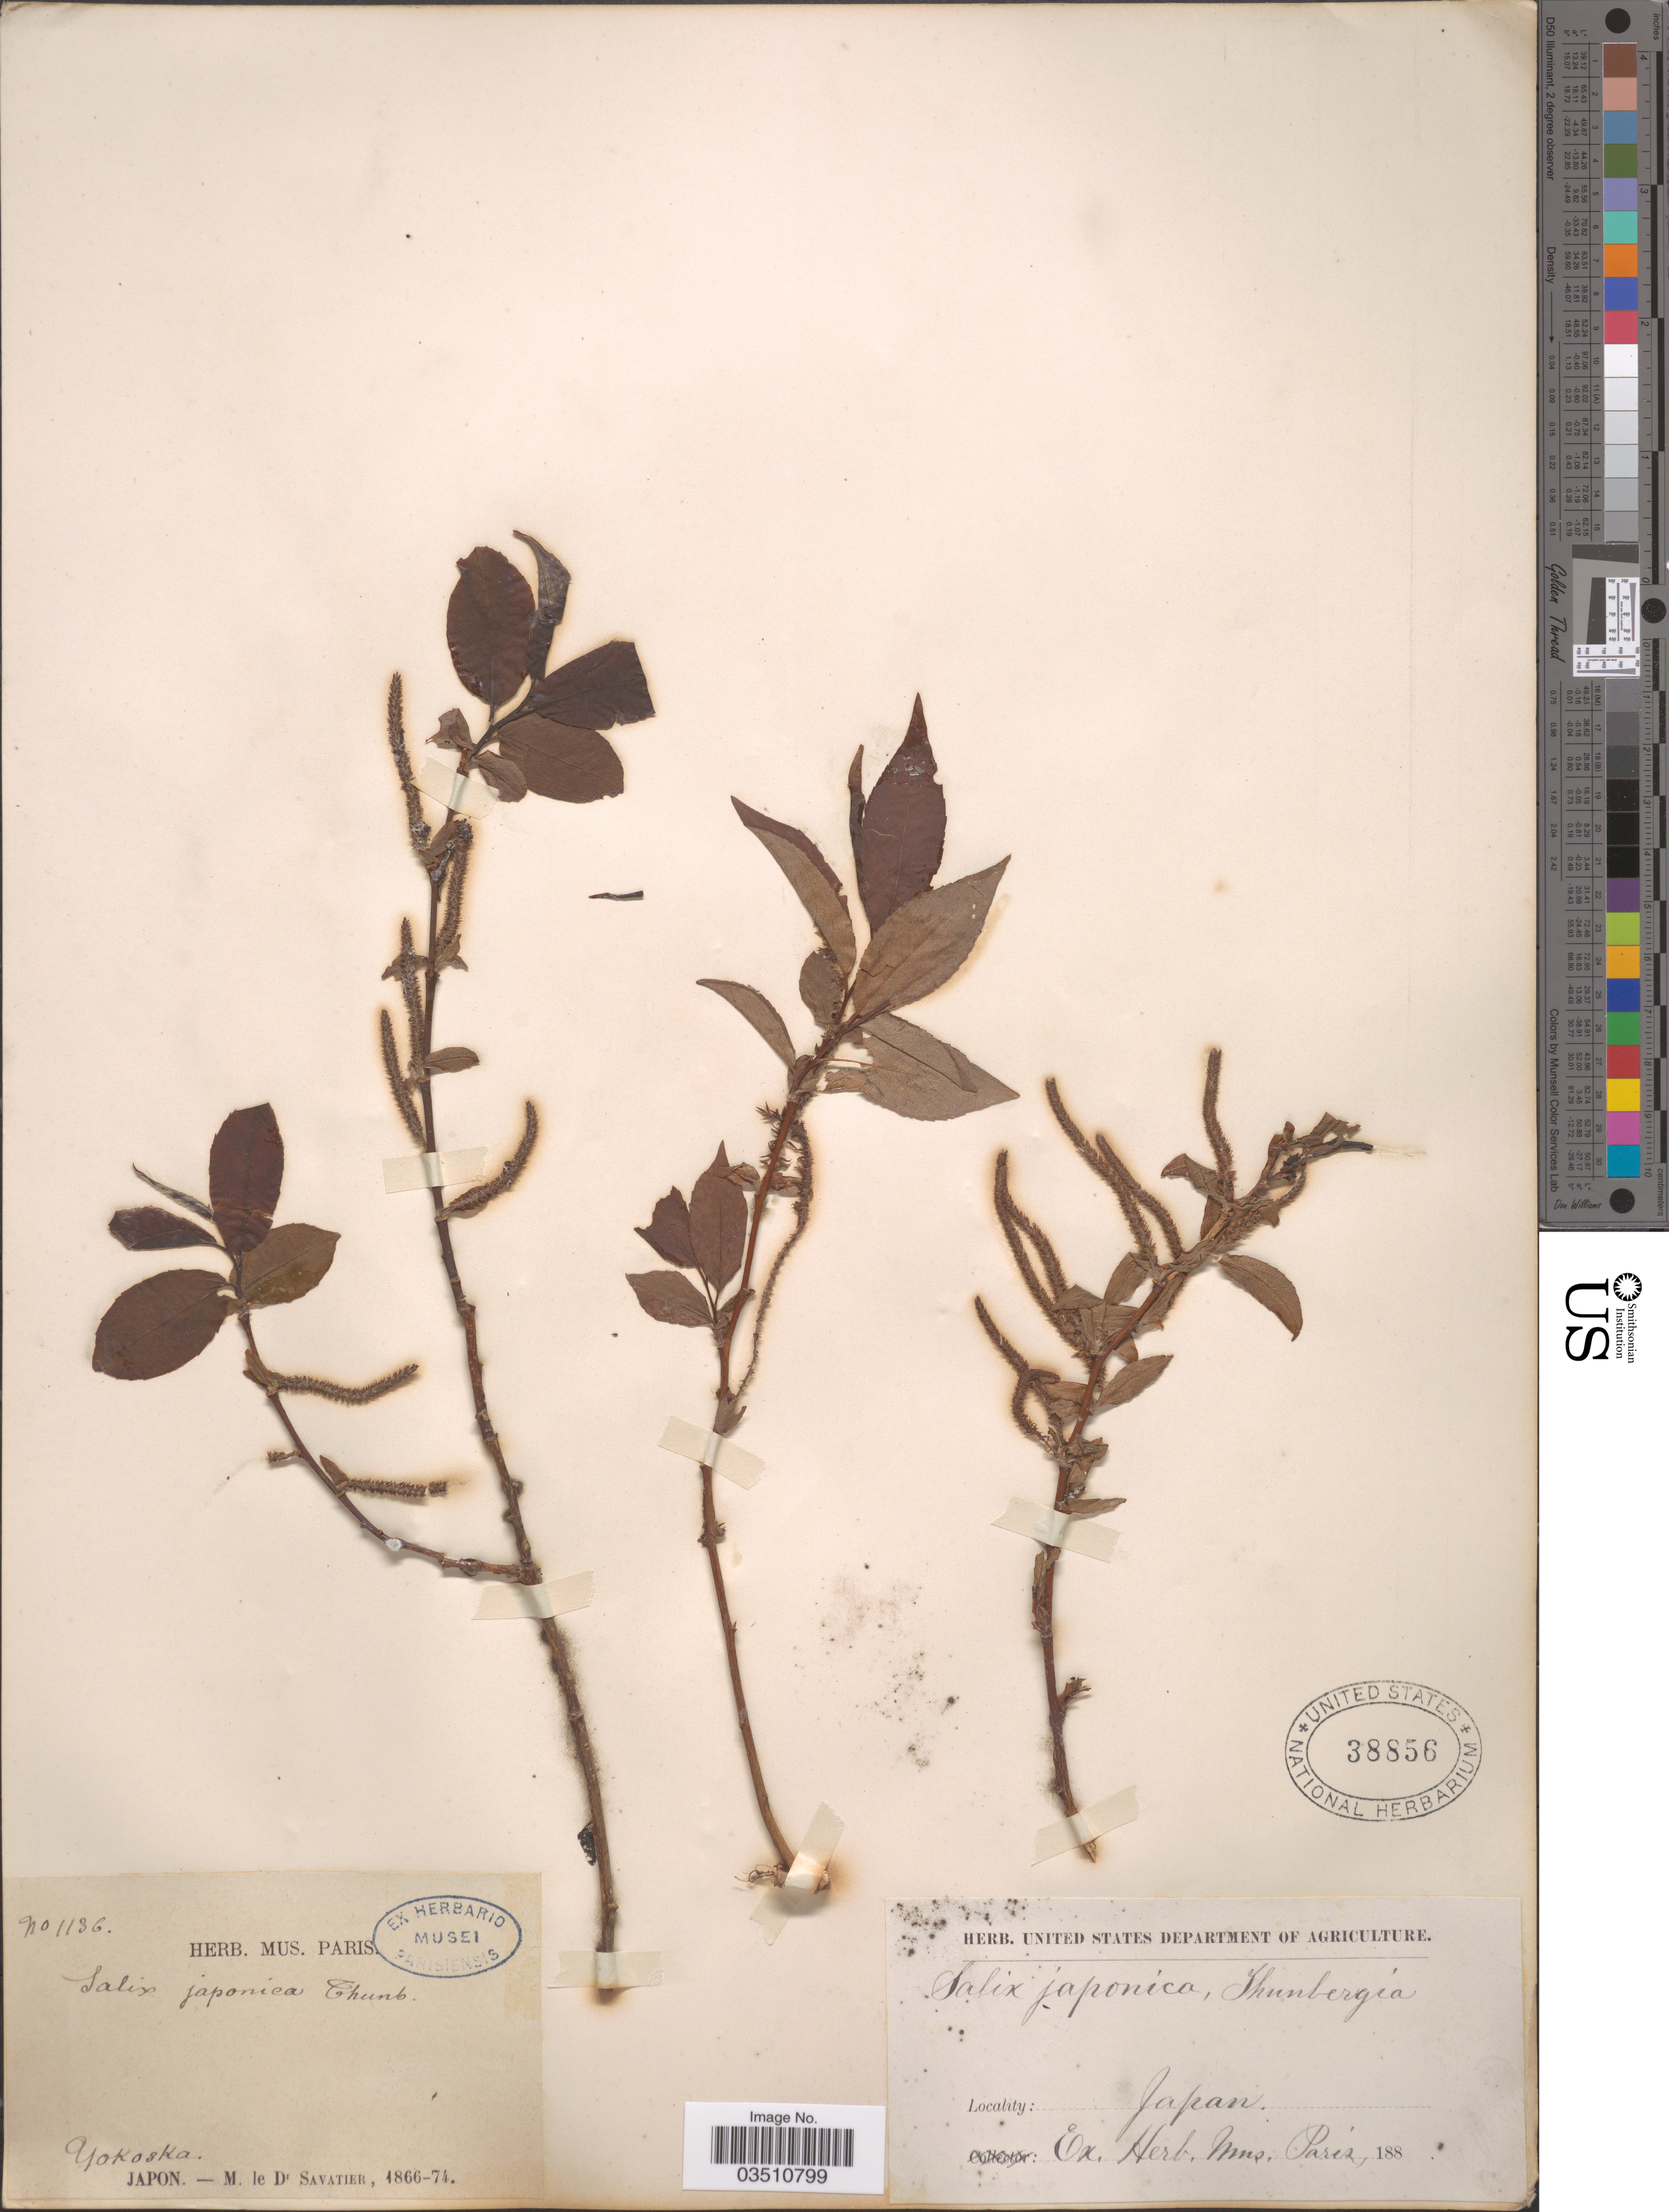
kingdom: Plantae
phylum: Tracheophyta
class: Magnoliopsida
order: Malpighiales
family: Salicaceae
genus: Salix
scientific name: Salix japonica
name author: Thunb.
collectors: M. Savatier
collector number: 1136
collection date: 1866/1874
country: Japan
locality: Yokoska.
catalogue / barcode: US 38856